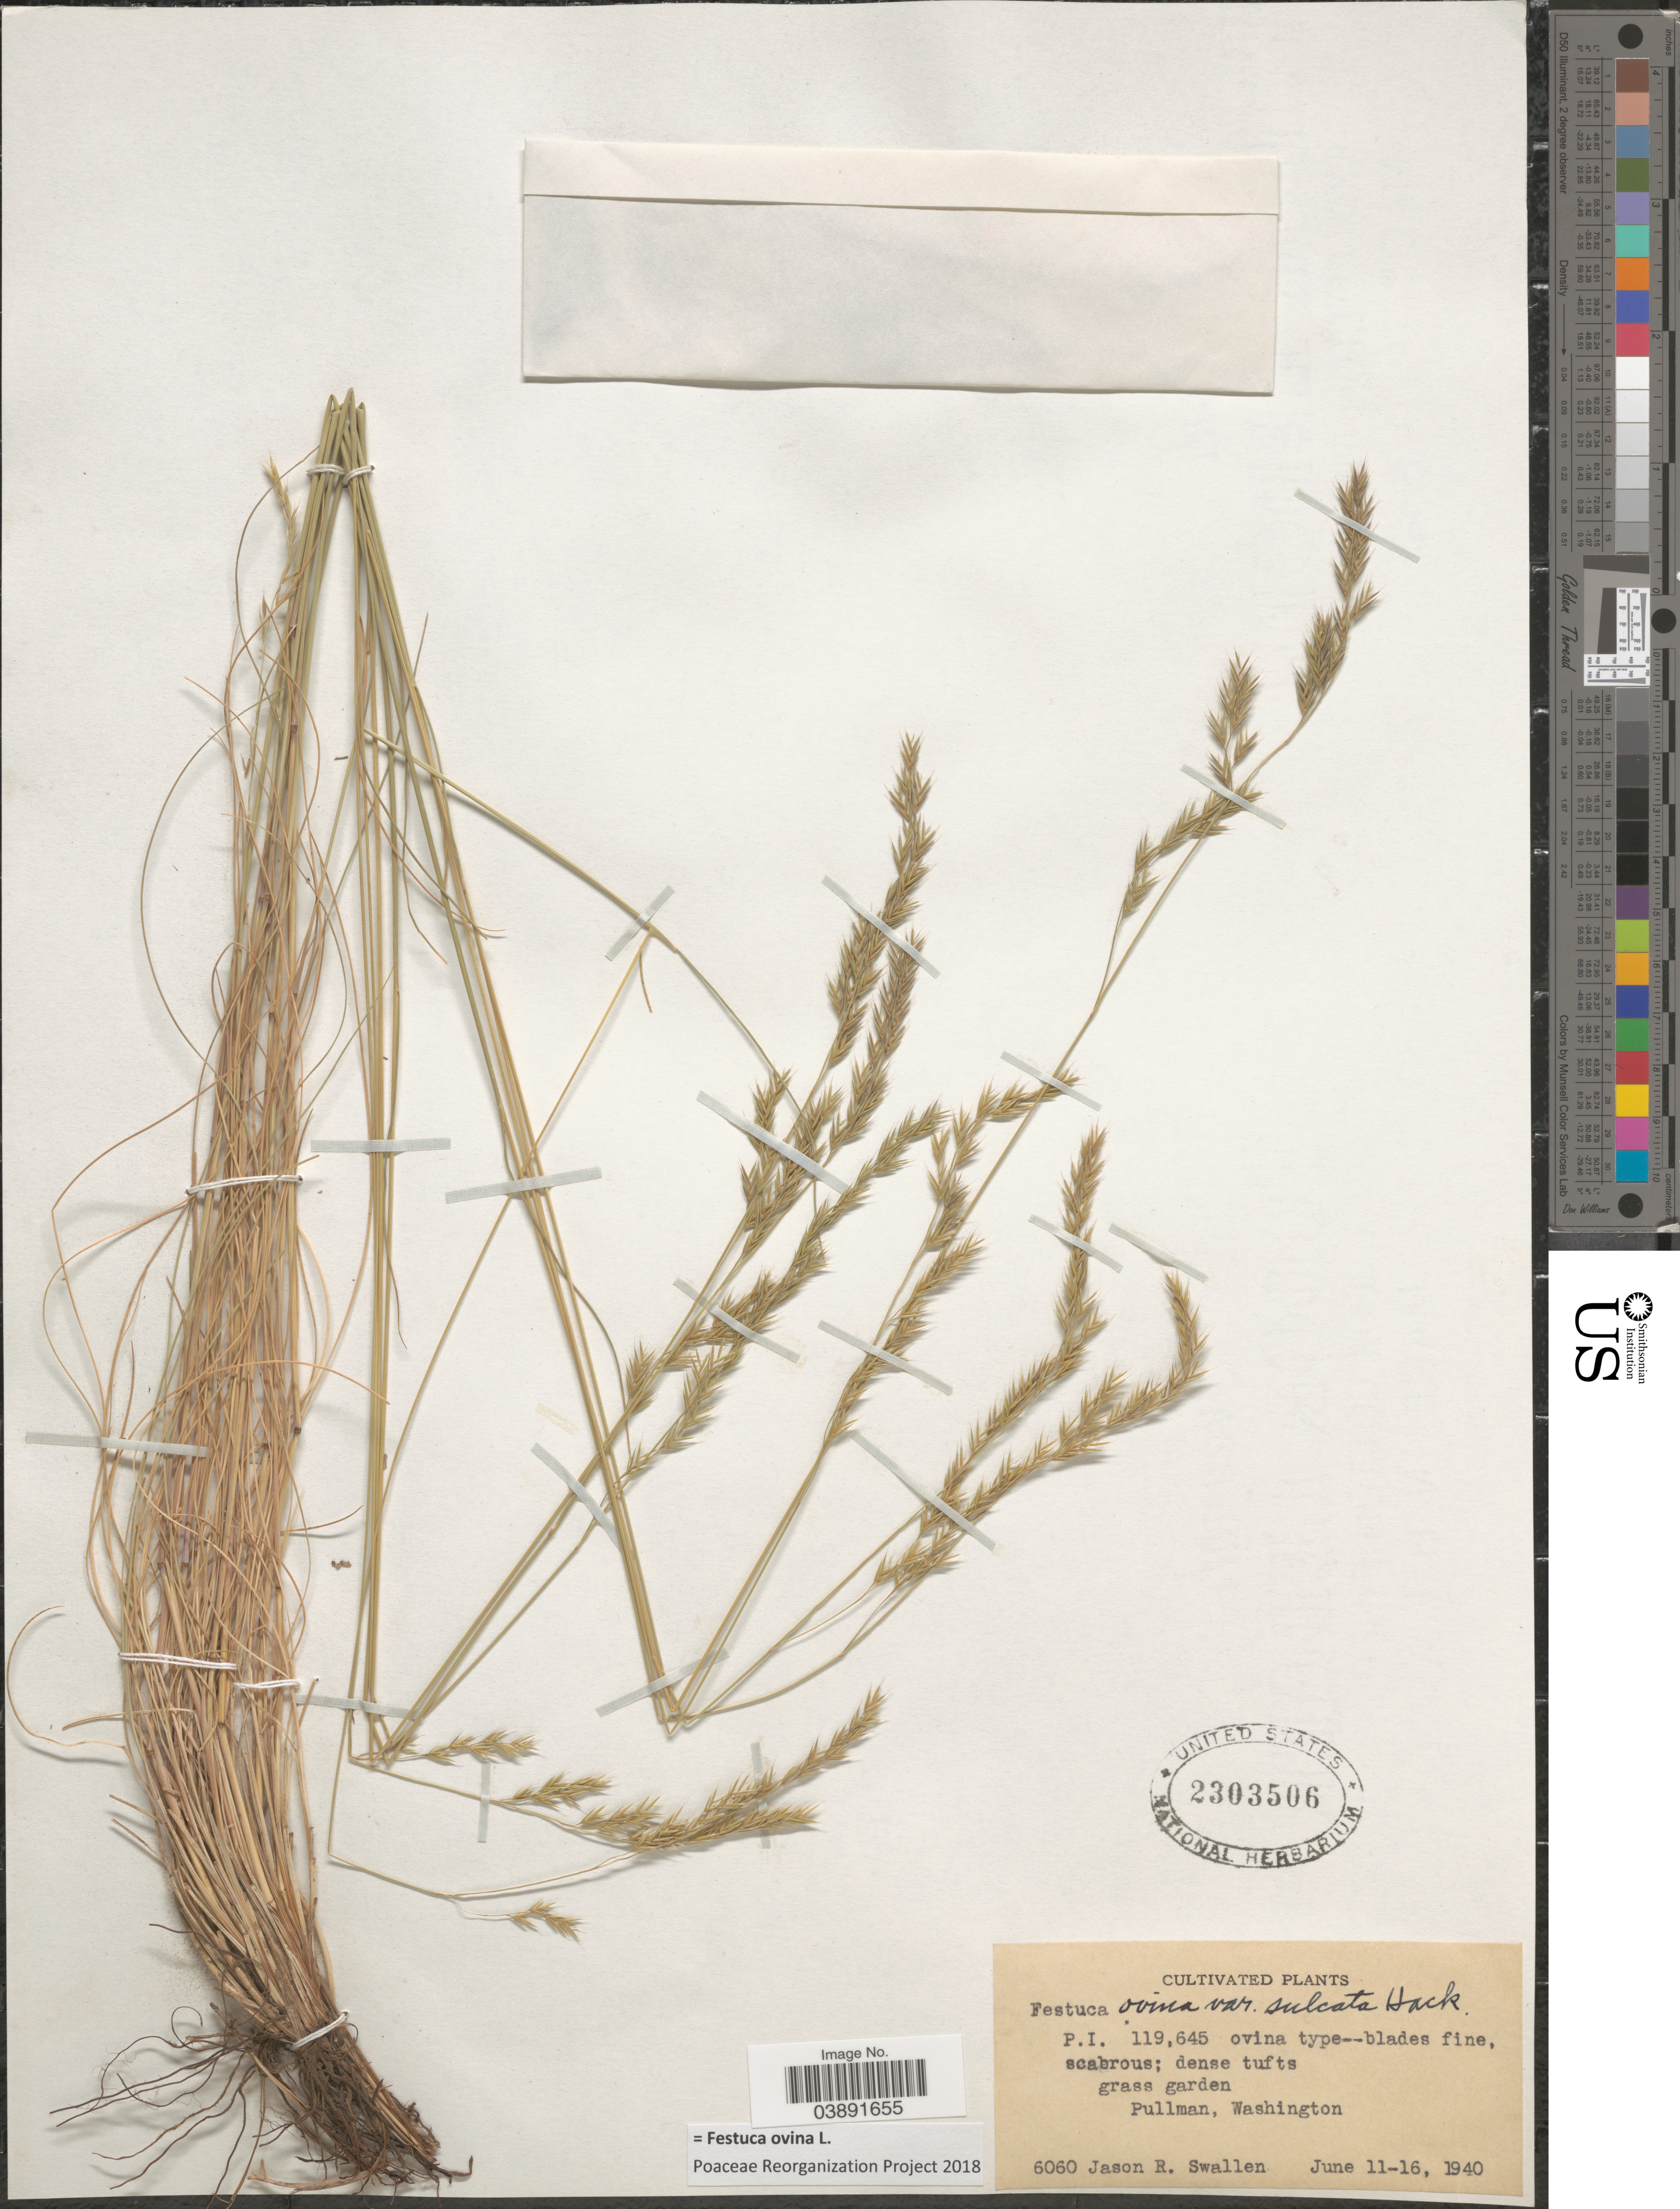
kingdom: Plantae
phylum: Tracheophyta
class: Liliopsida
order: Poales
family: Poaceae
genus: Festuca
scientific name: Festuca ovina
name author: L.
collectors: J. R. Swallen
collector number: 6060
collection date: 1940-06-11/1940-06-16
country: United States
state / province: Washington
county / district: Whitman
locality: Pullman.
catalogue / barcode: US 2303506